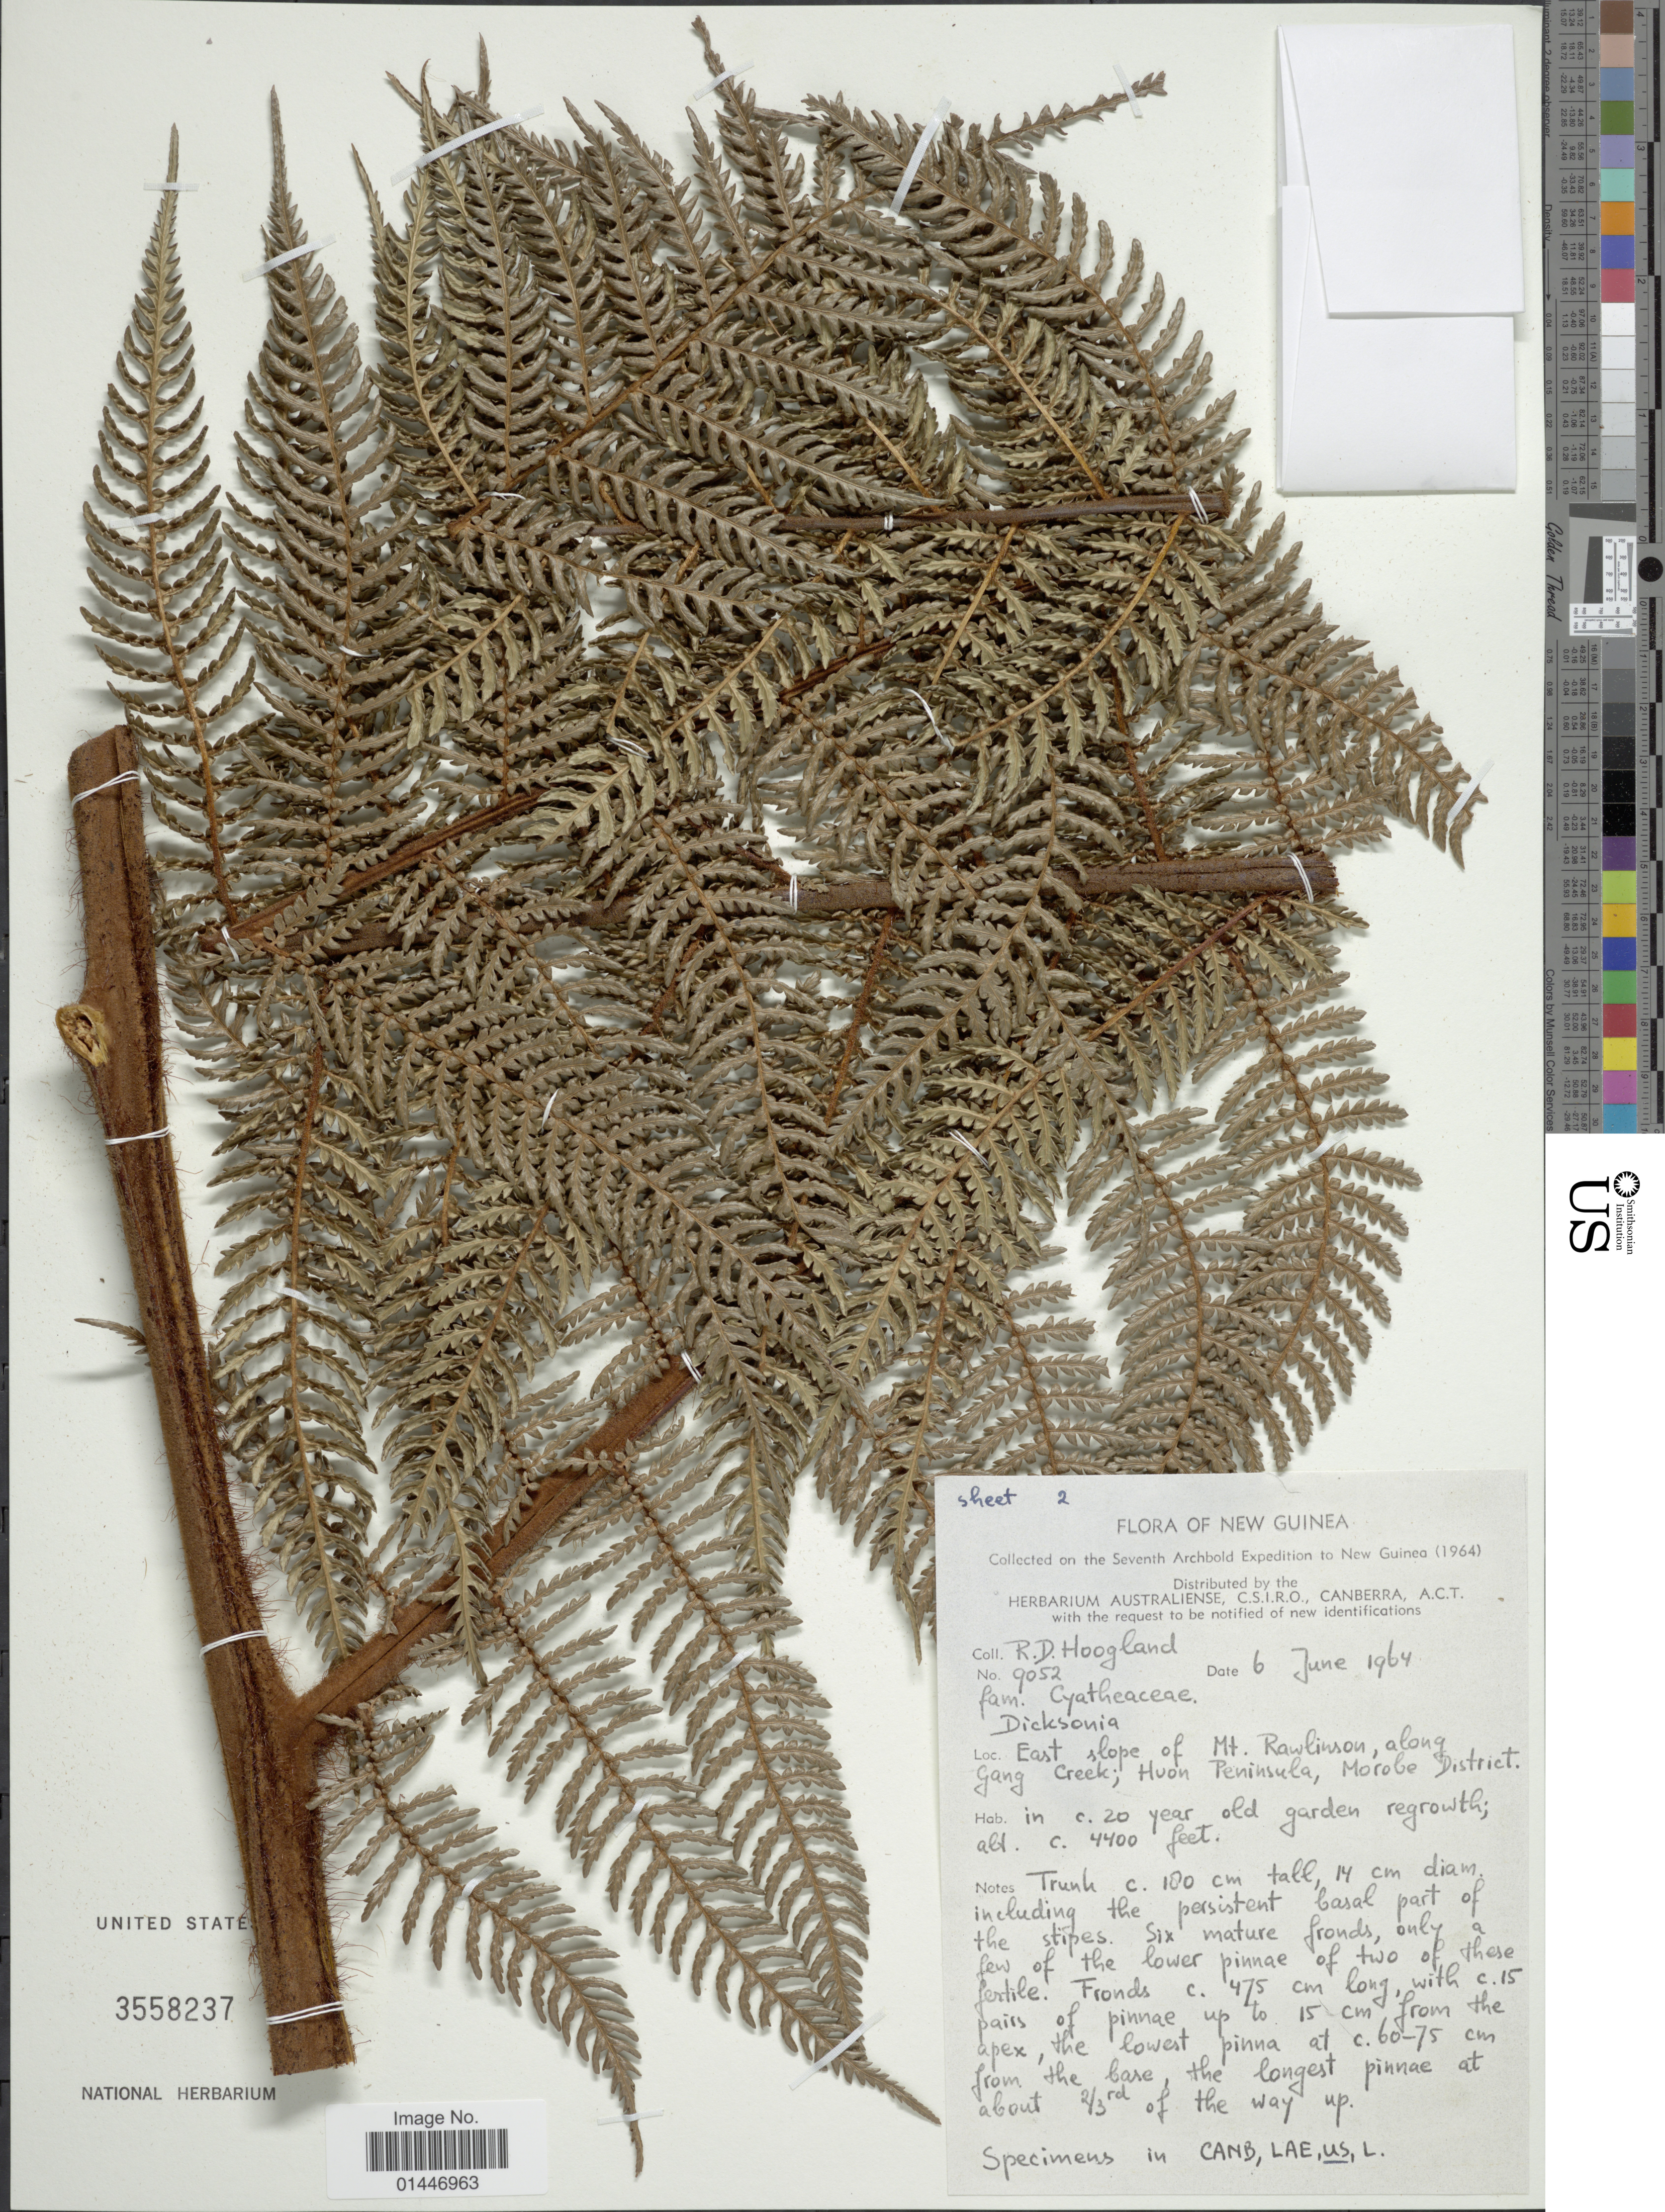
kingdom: Plantae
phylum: Tracheophyta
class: Polypodiopsida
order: Cyatheales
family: Dicksoniaceae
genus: Dicksonia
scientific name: Dicksonia sp.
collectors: R. D. Hoogland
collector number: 9052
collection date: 1964-06-06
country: Papua New Guinea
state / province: Morobe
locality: New Guinea, east slope of Mt. Rawlinson, along Gang Creek ; Huon Peninsula, Morobe District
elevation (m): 1341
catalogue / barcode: US 3558237